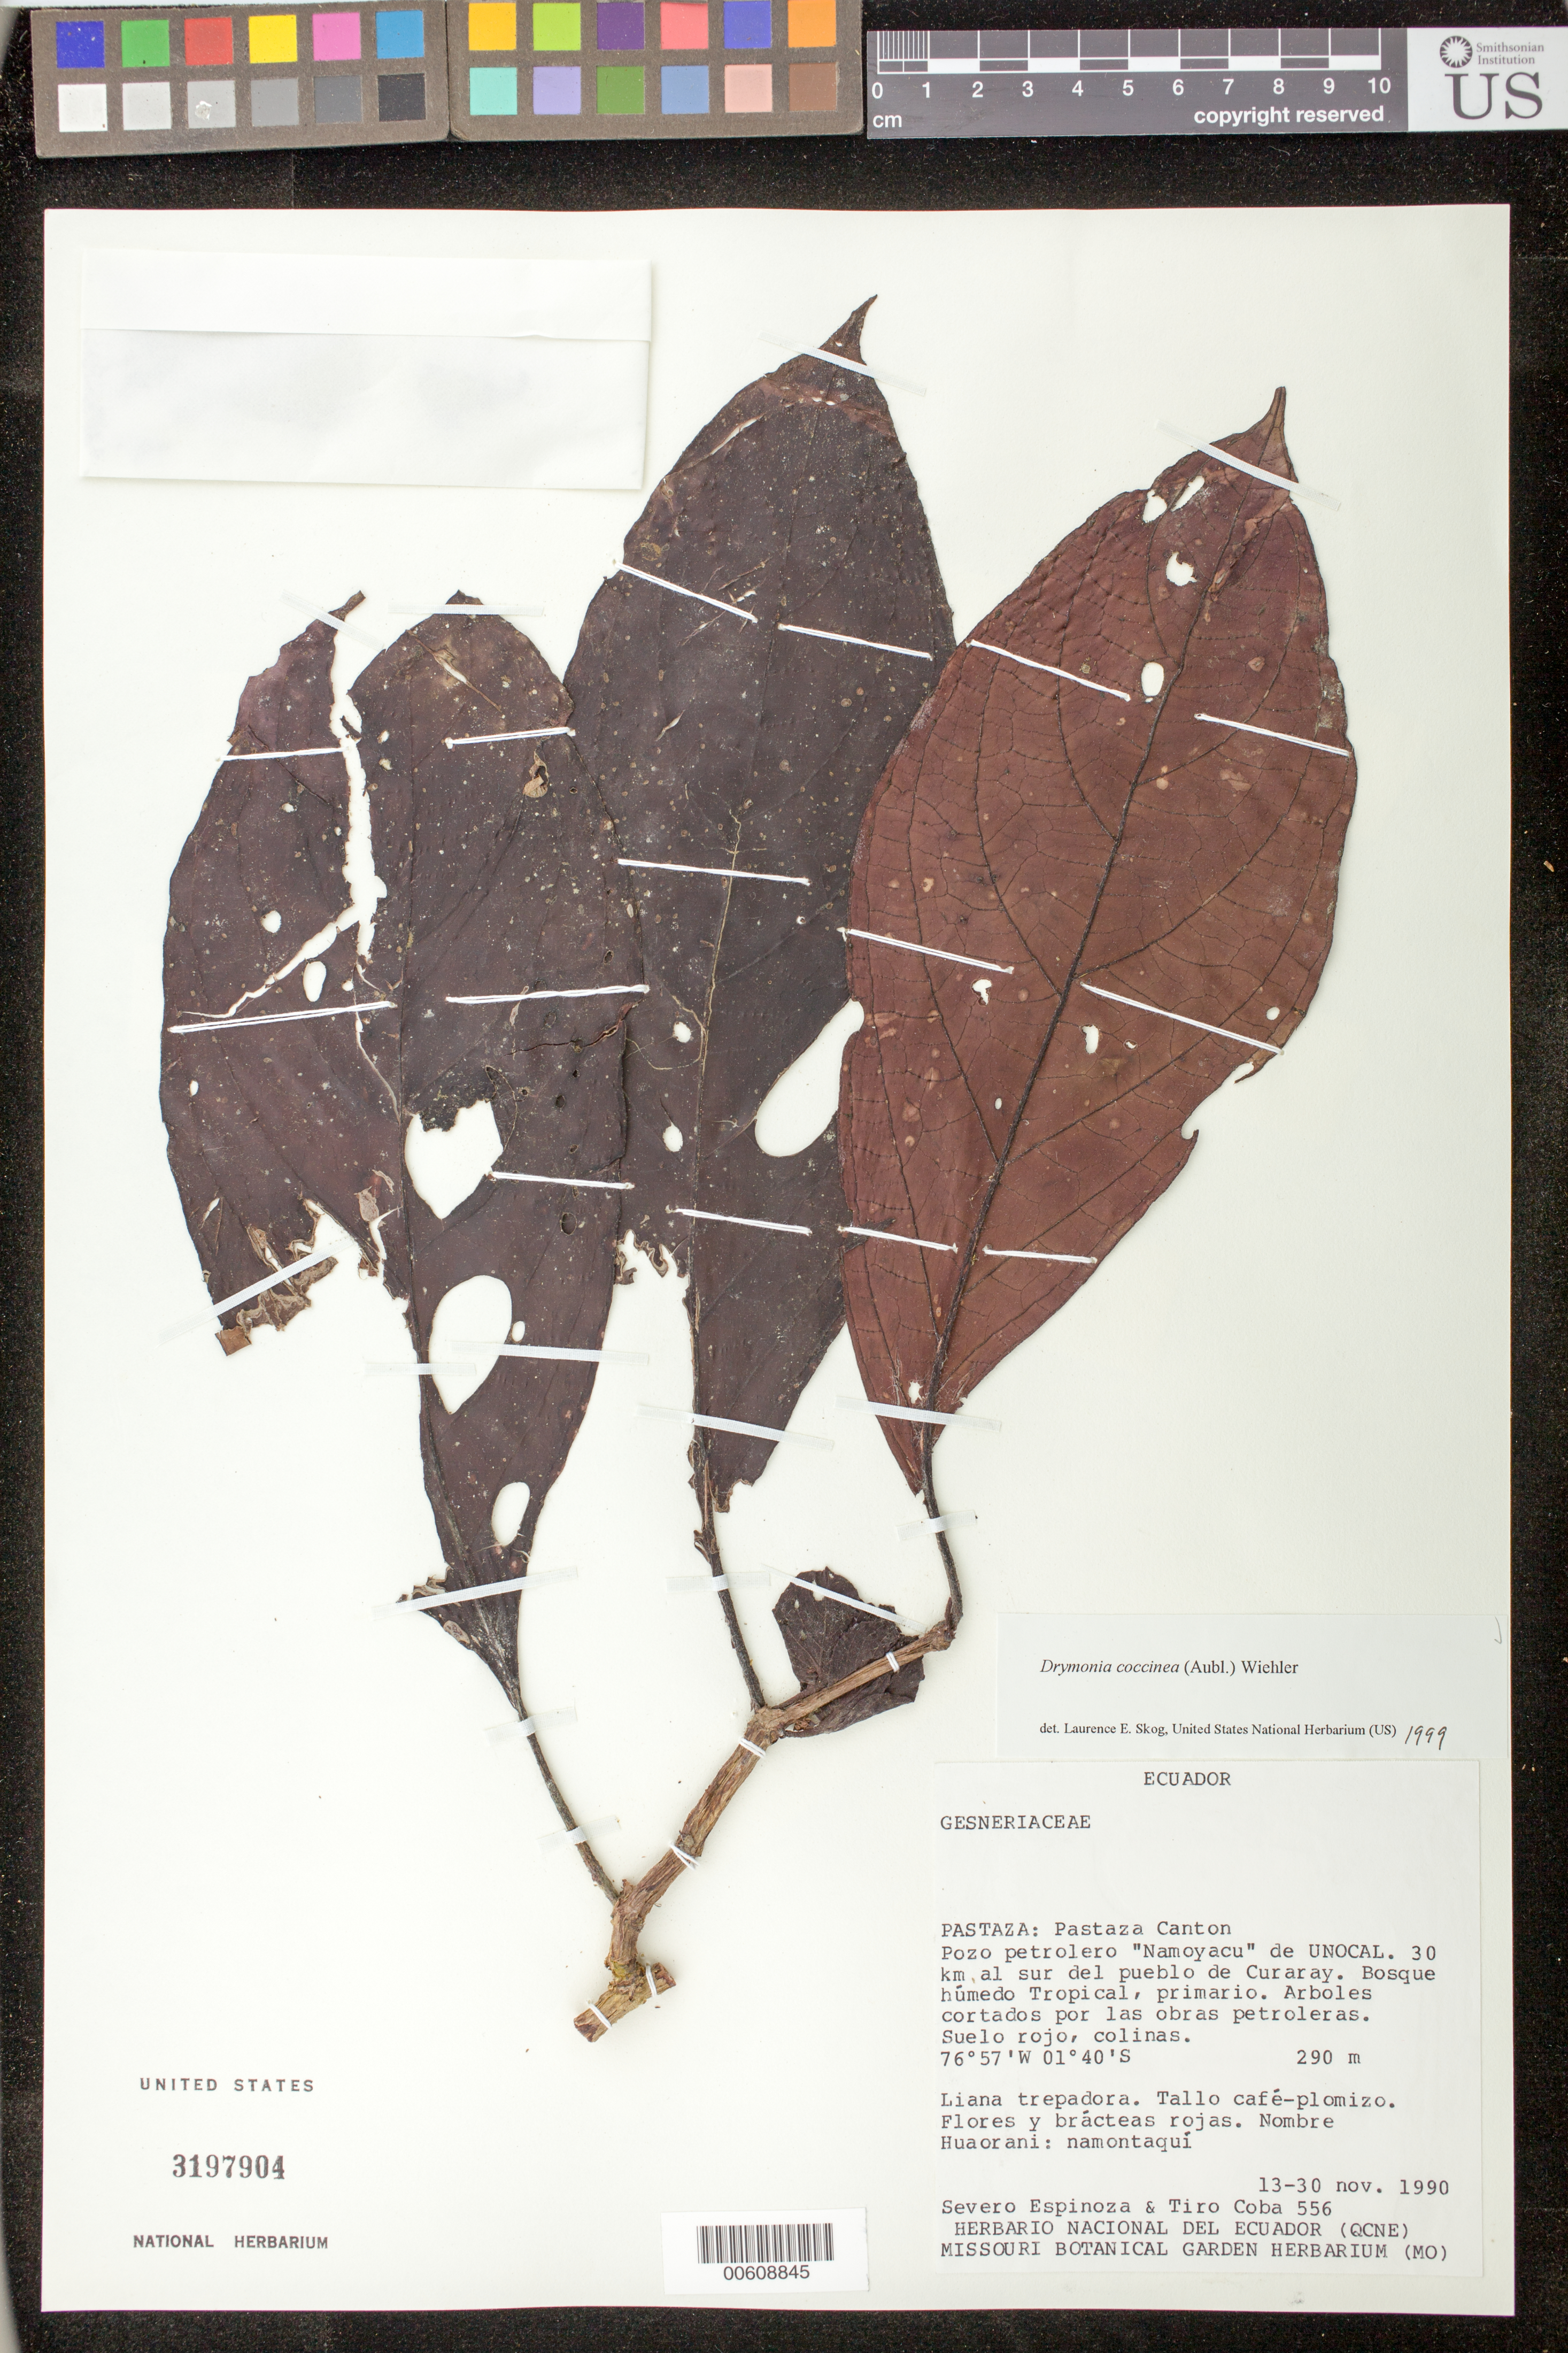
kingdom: Plantae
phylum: Tracheophyta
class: Magnoliopsida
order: Lamiales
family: Gesneriaceae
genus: Drymonia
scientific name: Drymonia coccinea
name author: (Aubl.) Wiehler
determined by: Skog, Laurence E.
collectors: S. Espinoza & T. Coba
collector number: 556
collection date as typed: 13-30 Nov 1990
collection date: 1990-11-13/1990-11-30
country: Ecuador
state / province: Pastaza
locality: Pastaza Canton; Pozo petrolero "Namoyacu" de UNOCAL, 30 km al S del pueblo de Curaray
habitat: Bosque húmedo tropical, primario; árboles cortados por las obras petroleras; suelo rojo, colinas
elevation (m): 290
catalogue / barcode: US 3197904